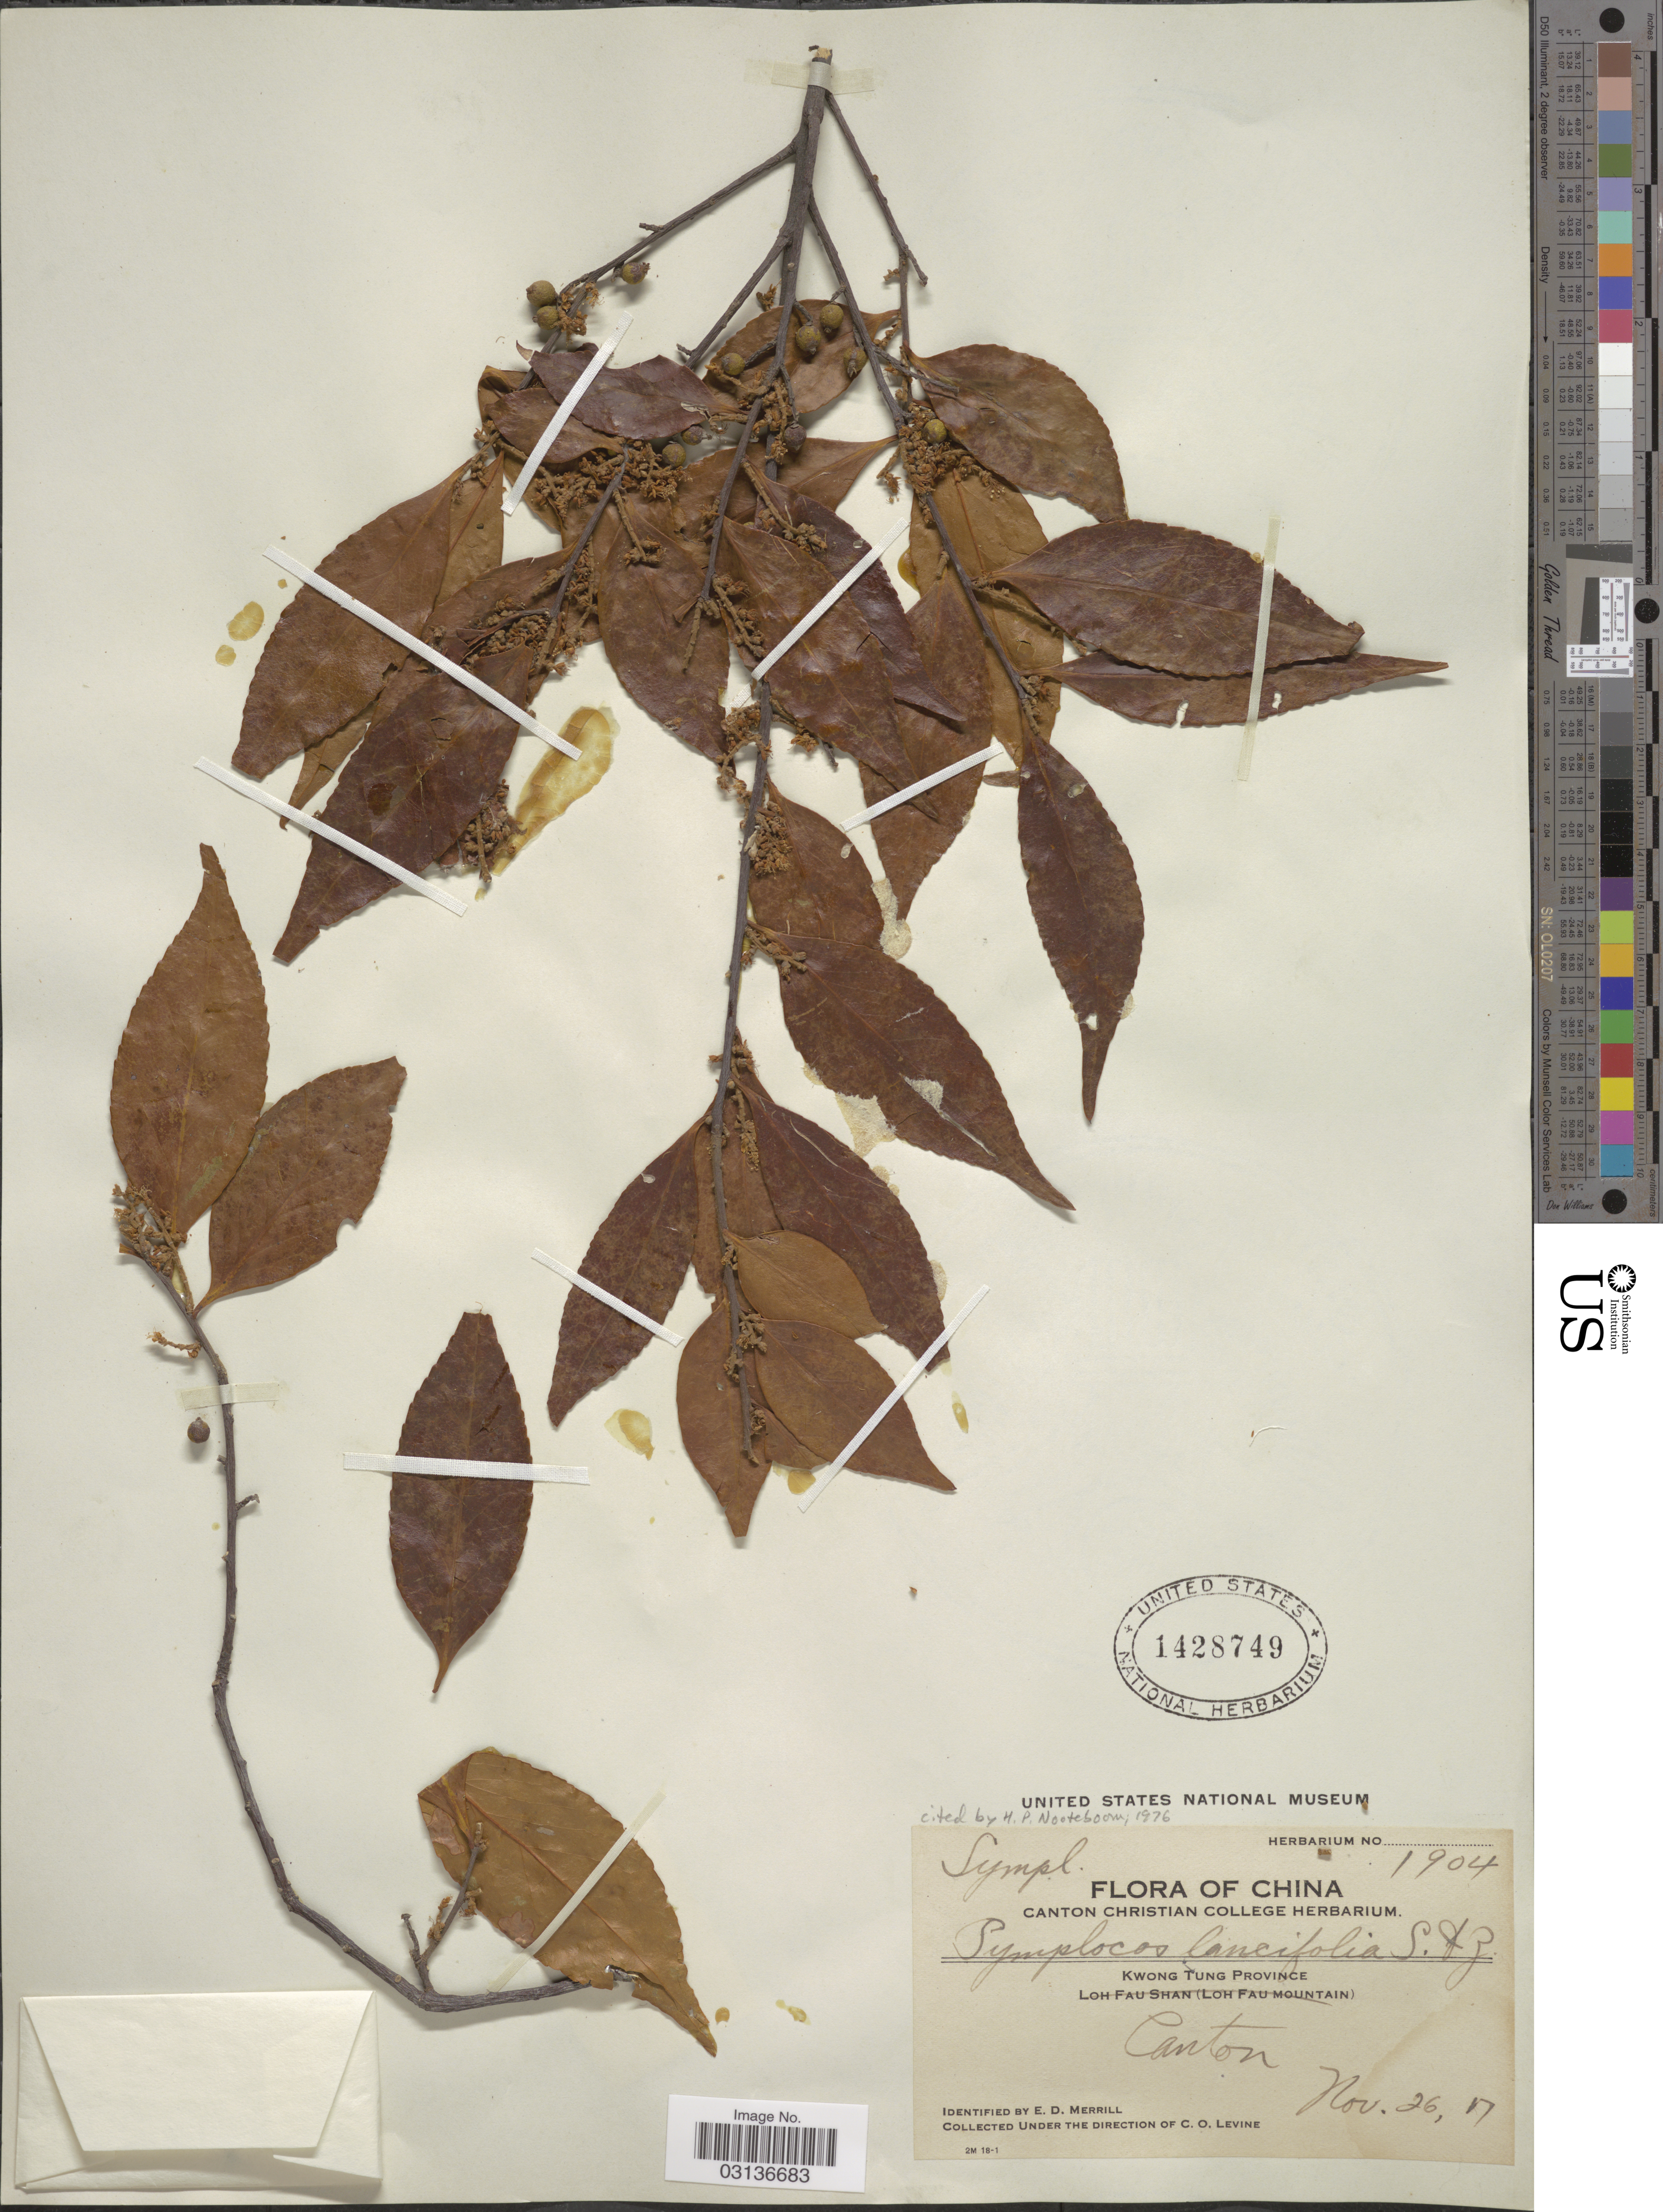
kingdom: Plantae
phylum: Tracheophyta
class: Magnoliopsida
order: Ericales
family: Symplocaceae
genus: Symplocos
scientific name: Symplocos lancifolia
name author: Siebert & Zucc.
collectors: C. O. Levine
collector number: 1904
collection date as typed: Transcribed d/m/y: 26/11/17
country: China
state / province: Guangdong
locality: Kwong Tung Province. Canton.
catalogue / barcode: US 1428749